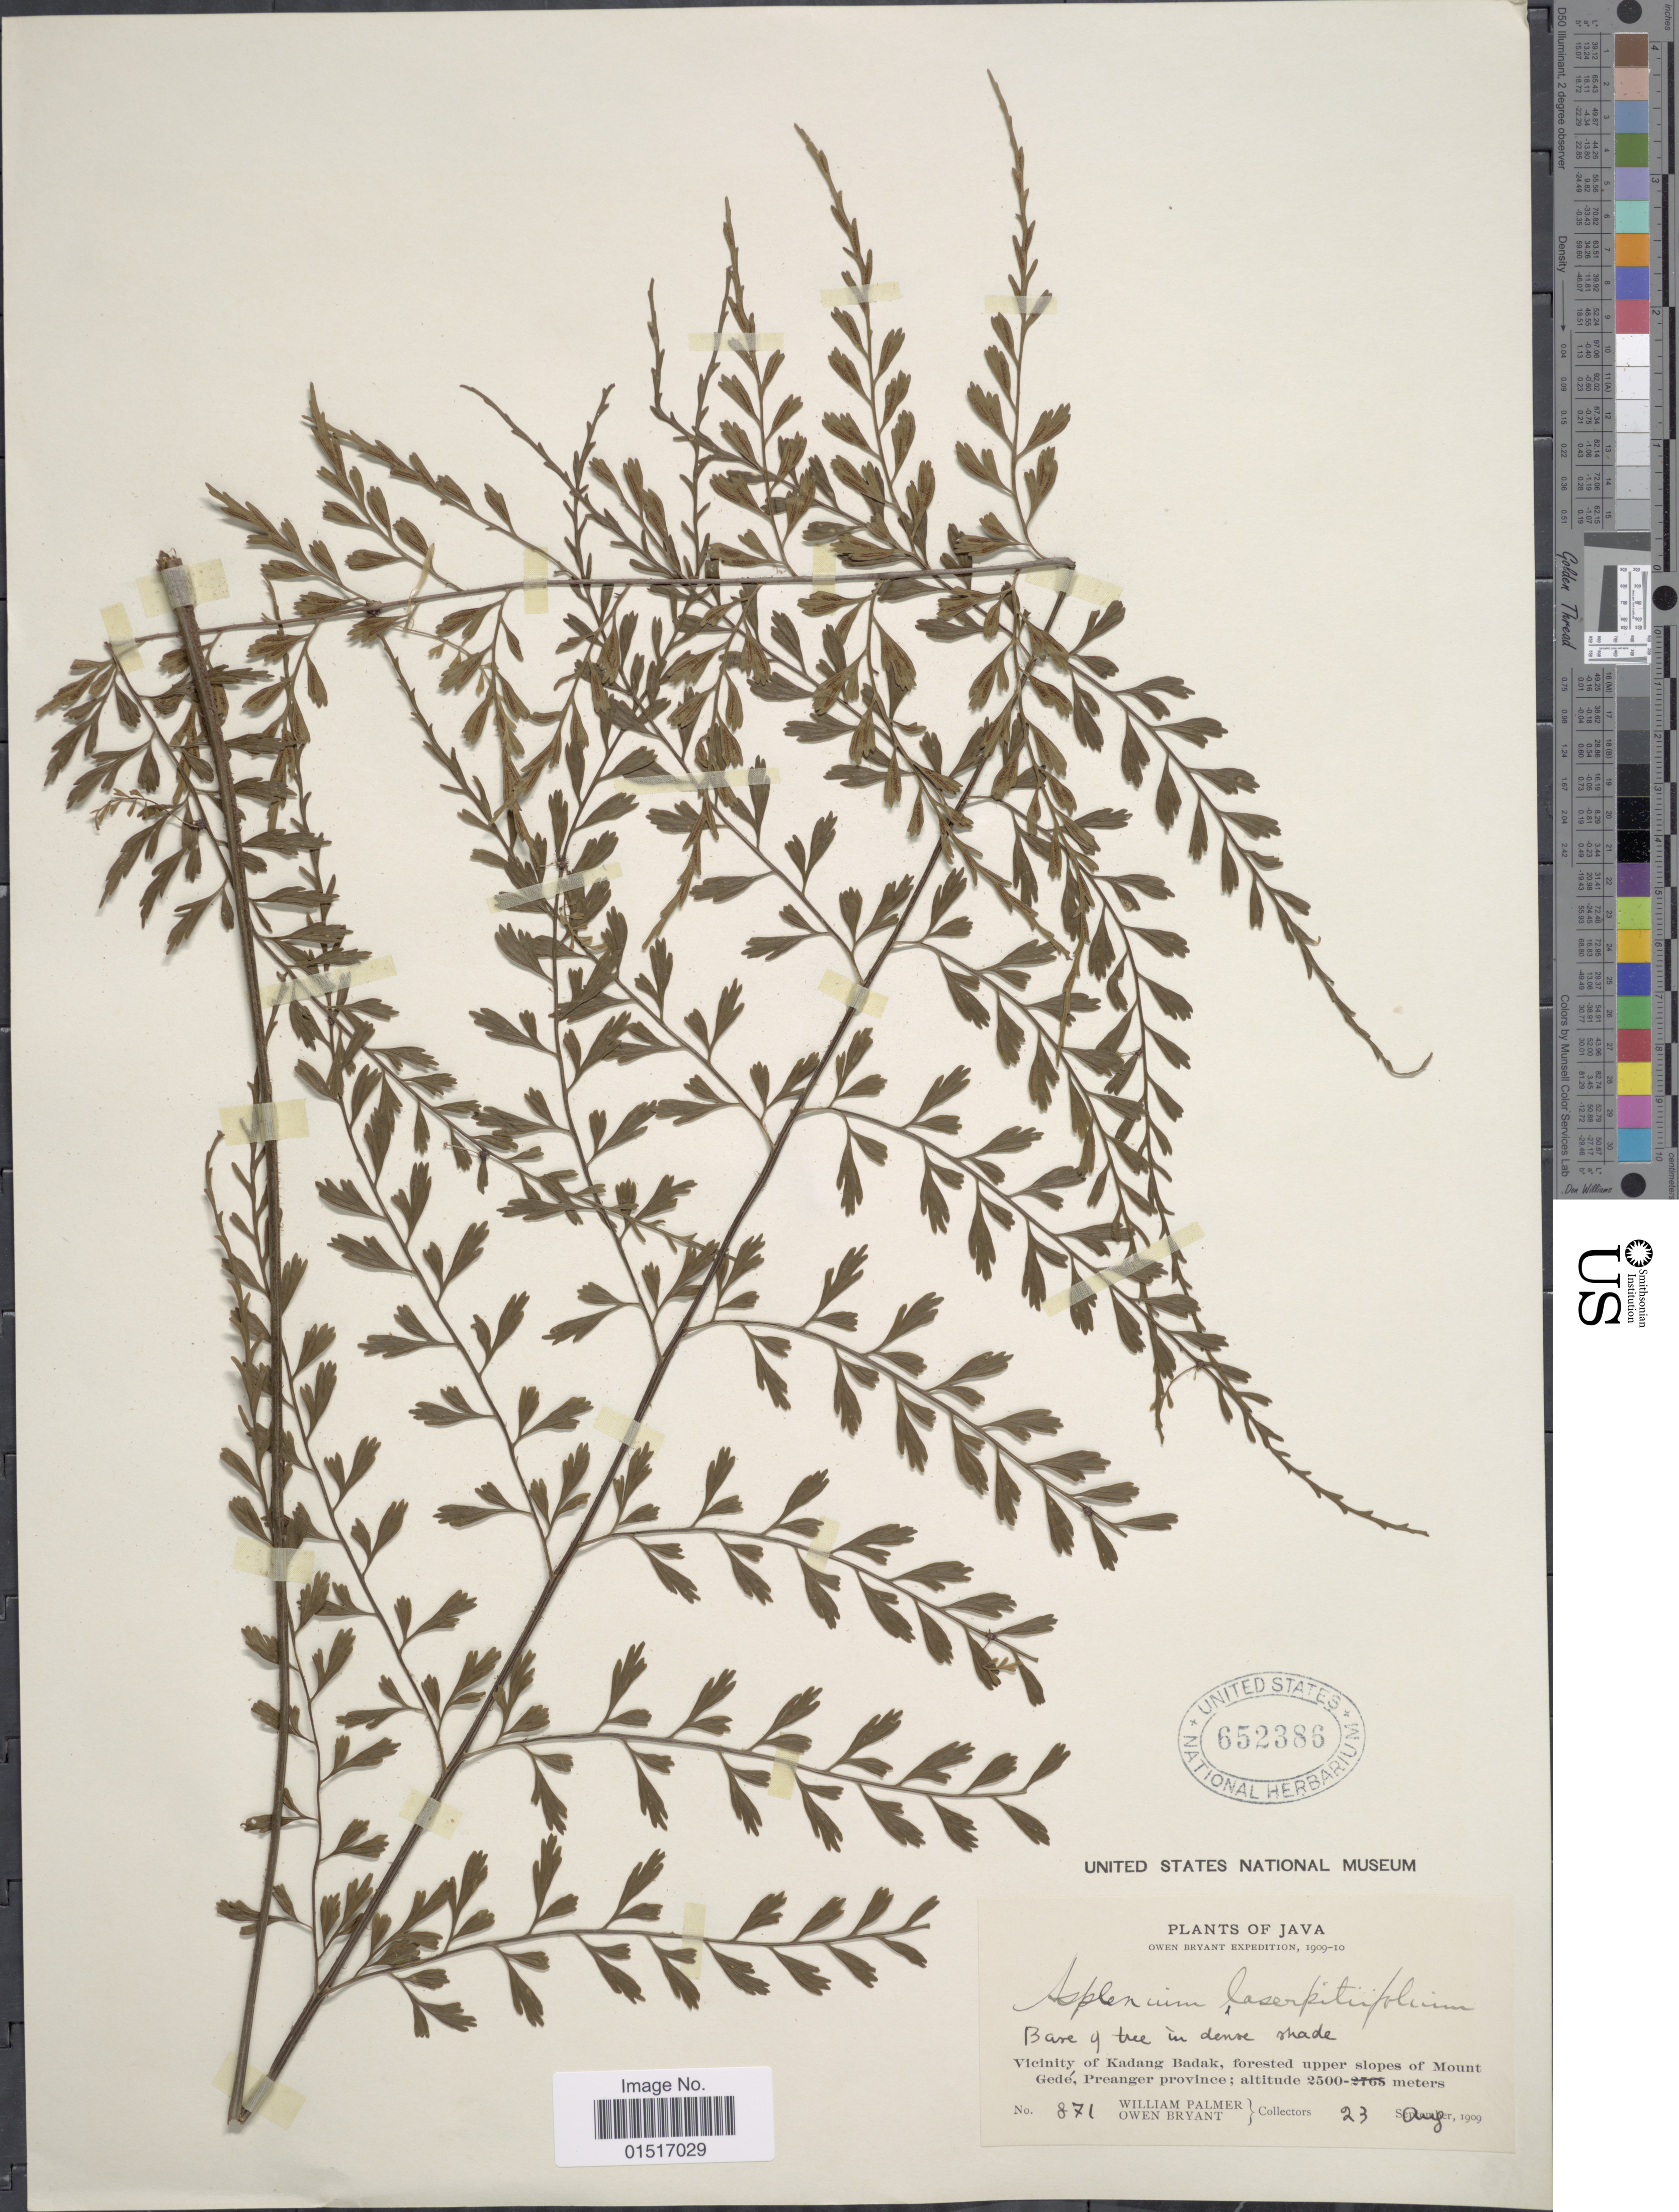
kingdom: Plantae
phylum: Tracheophyta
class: Polypodiopsida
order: Polypodiales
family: Aspleniaceae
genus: Asplenium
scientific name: Asplenium robustum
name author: Blume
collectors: W. Palmer & O. Bryant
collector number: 871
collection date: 1909-08-23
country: Indonesia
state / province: Java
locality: Vicinity of Kadang Badak, forested upper slopes of Mount Gede, Preanger province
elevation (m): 2500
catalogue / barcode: US 652386